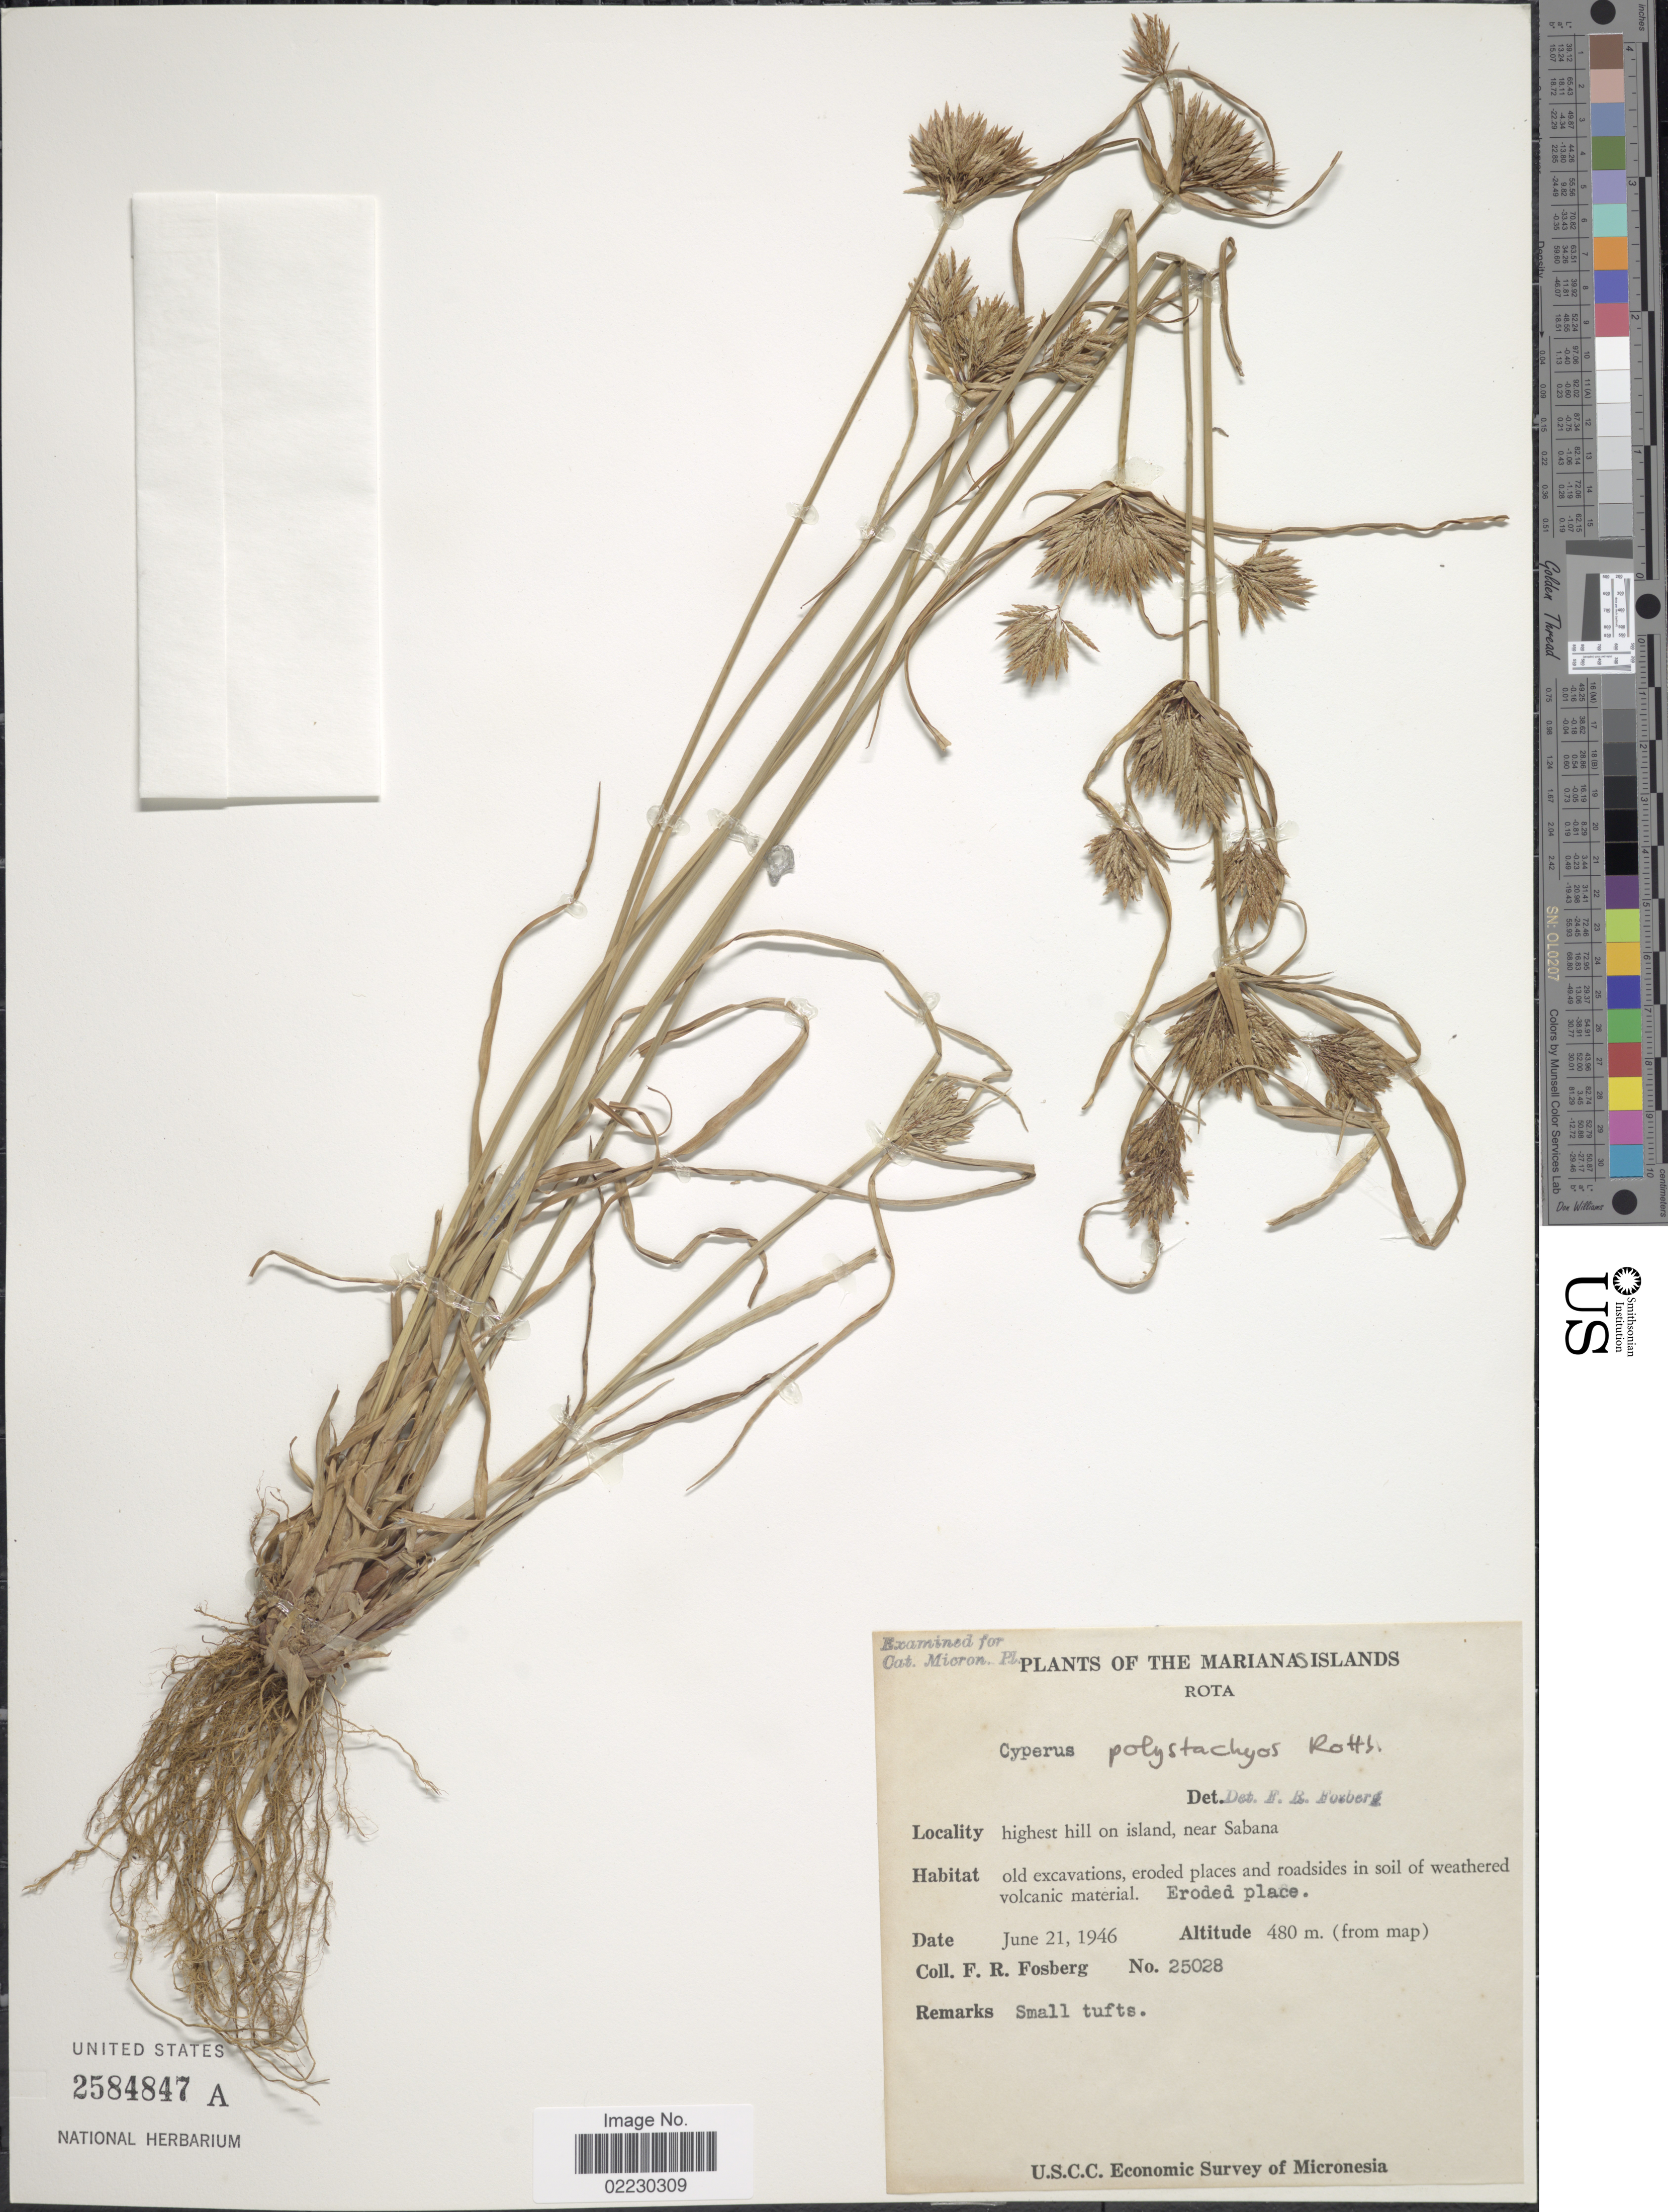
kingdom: Plantae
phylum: Tracheophyta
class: Liliopsida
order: Poales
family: Cyperaceae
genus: Cyperus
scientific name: Cyperus polystachyos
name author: Rottb.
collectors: F. R. Fosberg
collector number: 25028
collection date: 1946-06-21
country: Northern Mariana Islands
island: Rota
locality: Rota, highest hill on island, near Sabana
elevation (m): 480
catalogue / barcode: US 2584847A